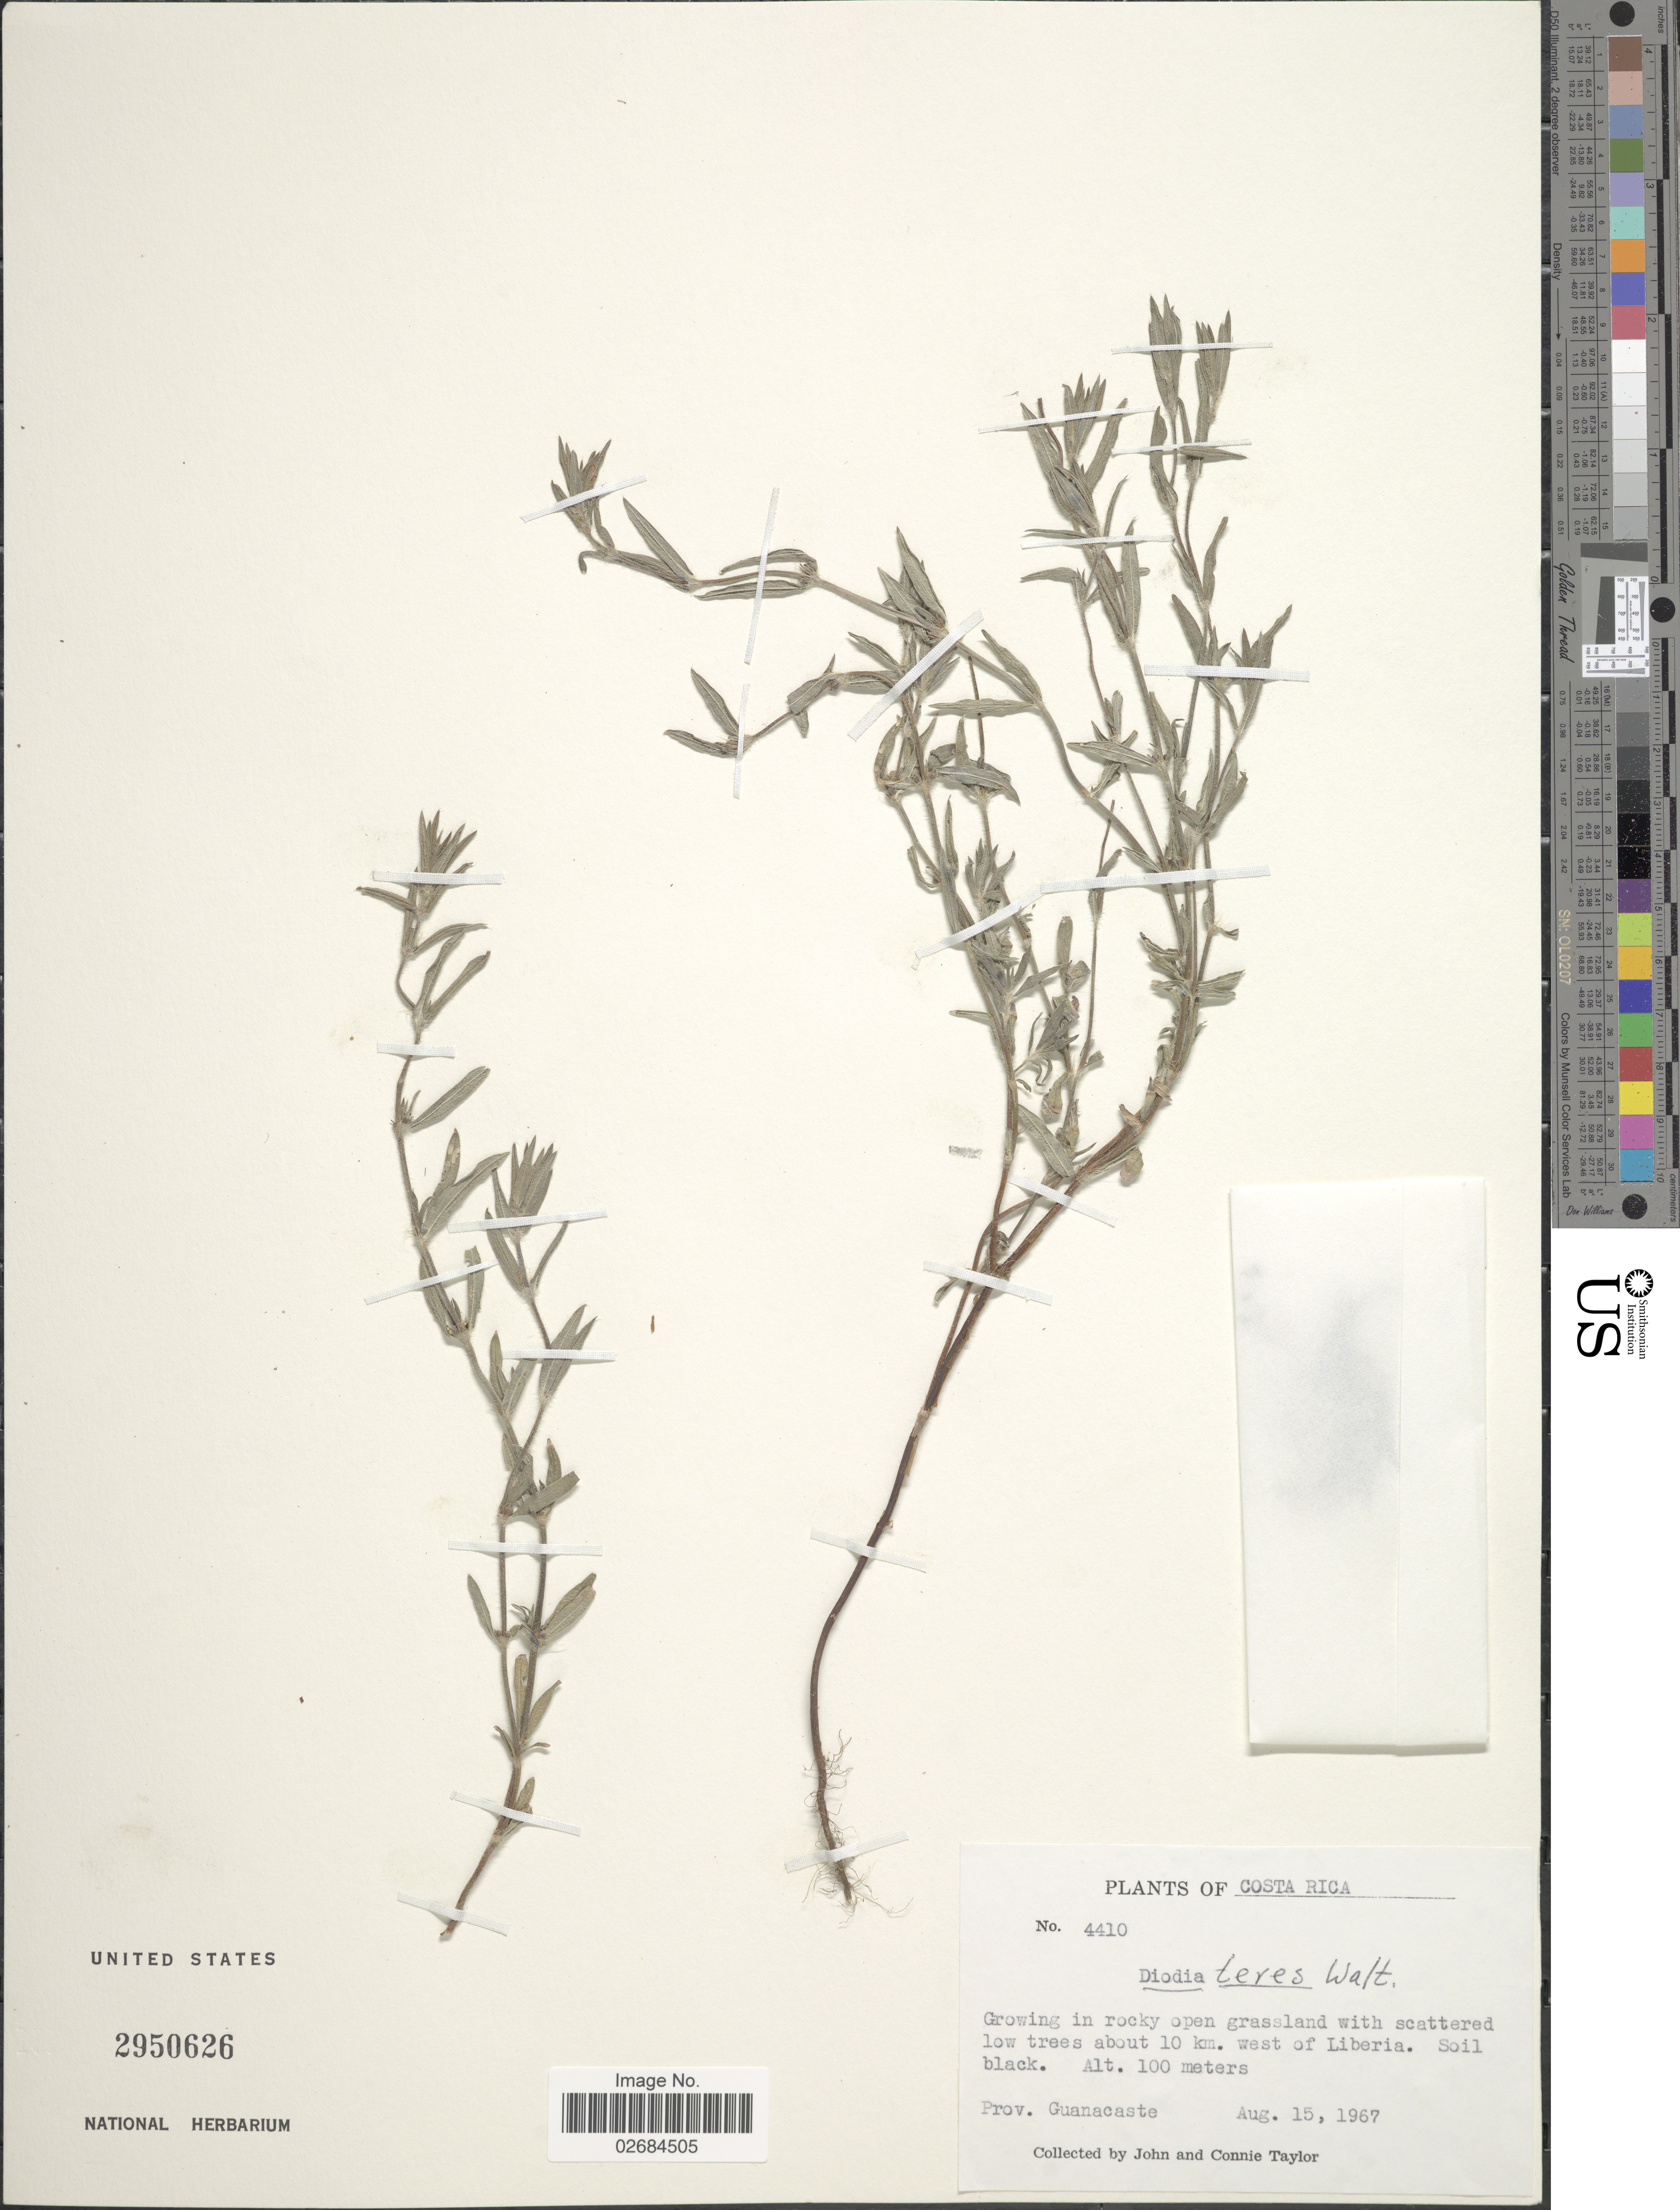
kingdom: Plantae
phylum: Tracheophyta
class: Magnoliopsida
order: Gentianales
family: Rubiaceae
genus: Diodia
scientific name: Diodia teres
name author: Walter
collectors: J. Taylor & C. Taylor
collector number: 4410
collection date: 1967-08-15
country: Costa Rica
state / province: Guanacaste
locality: About 10 km. west of Liberia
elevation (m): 100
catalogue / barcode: US 2950626